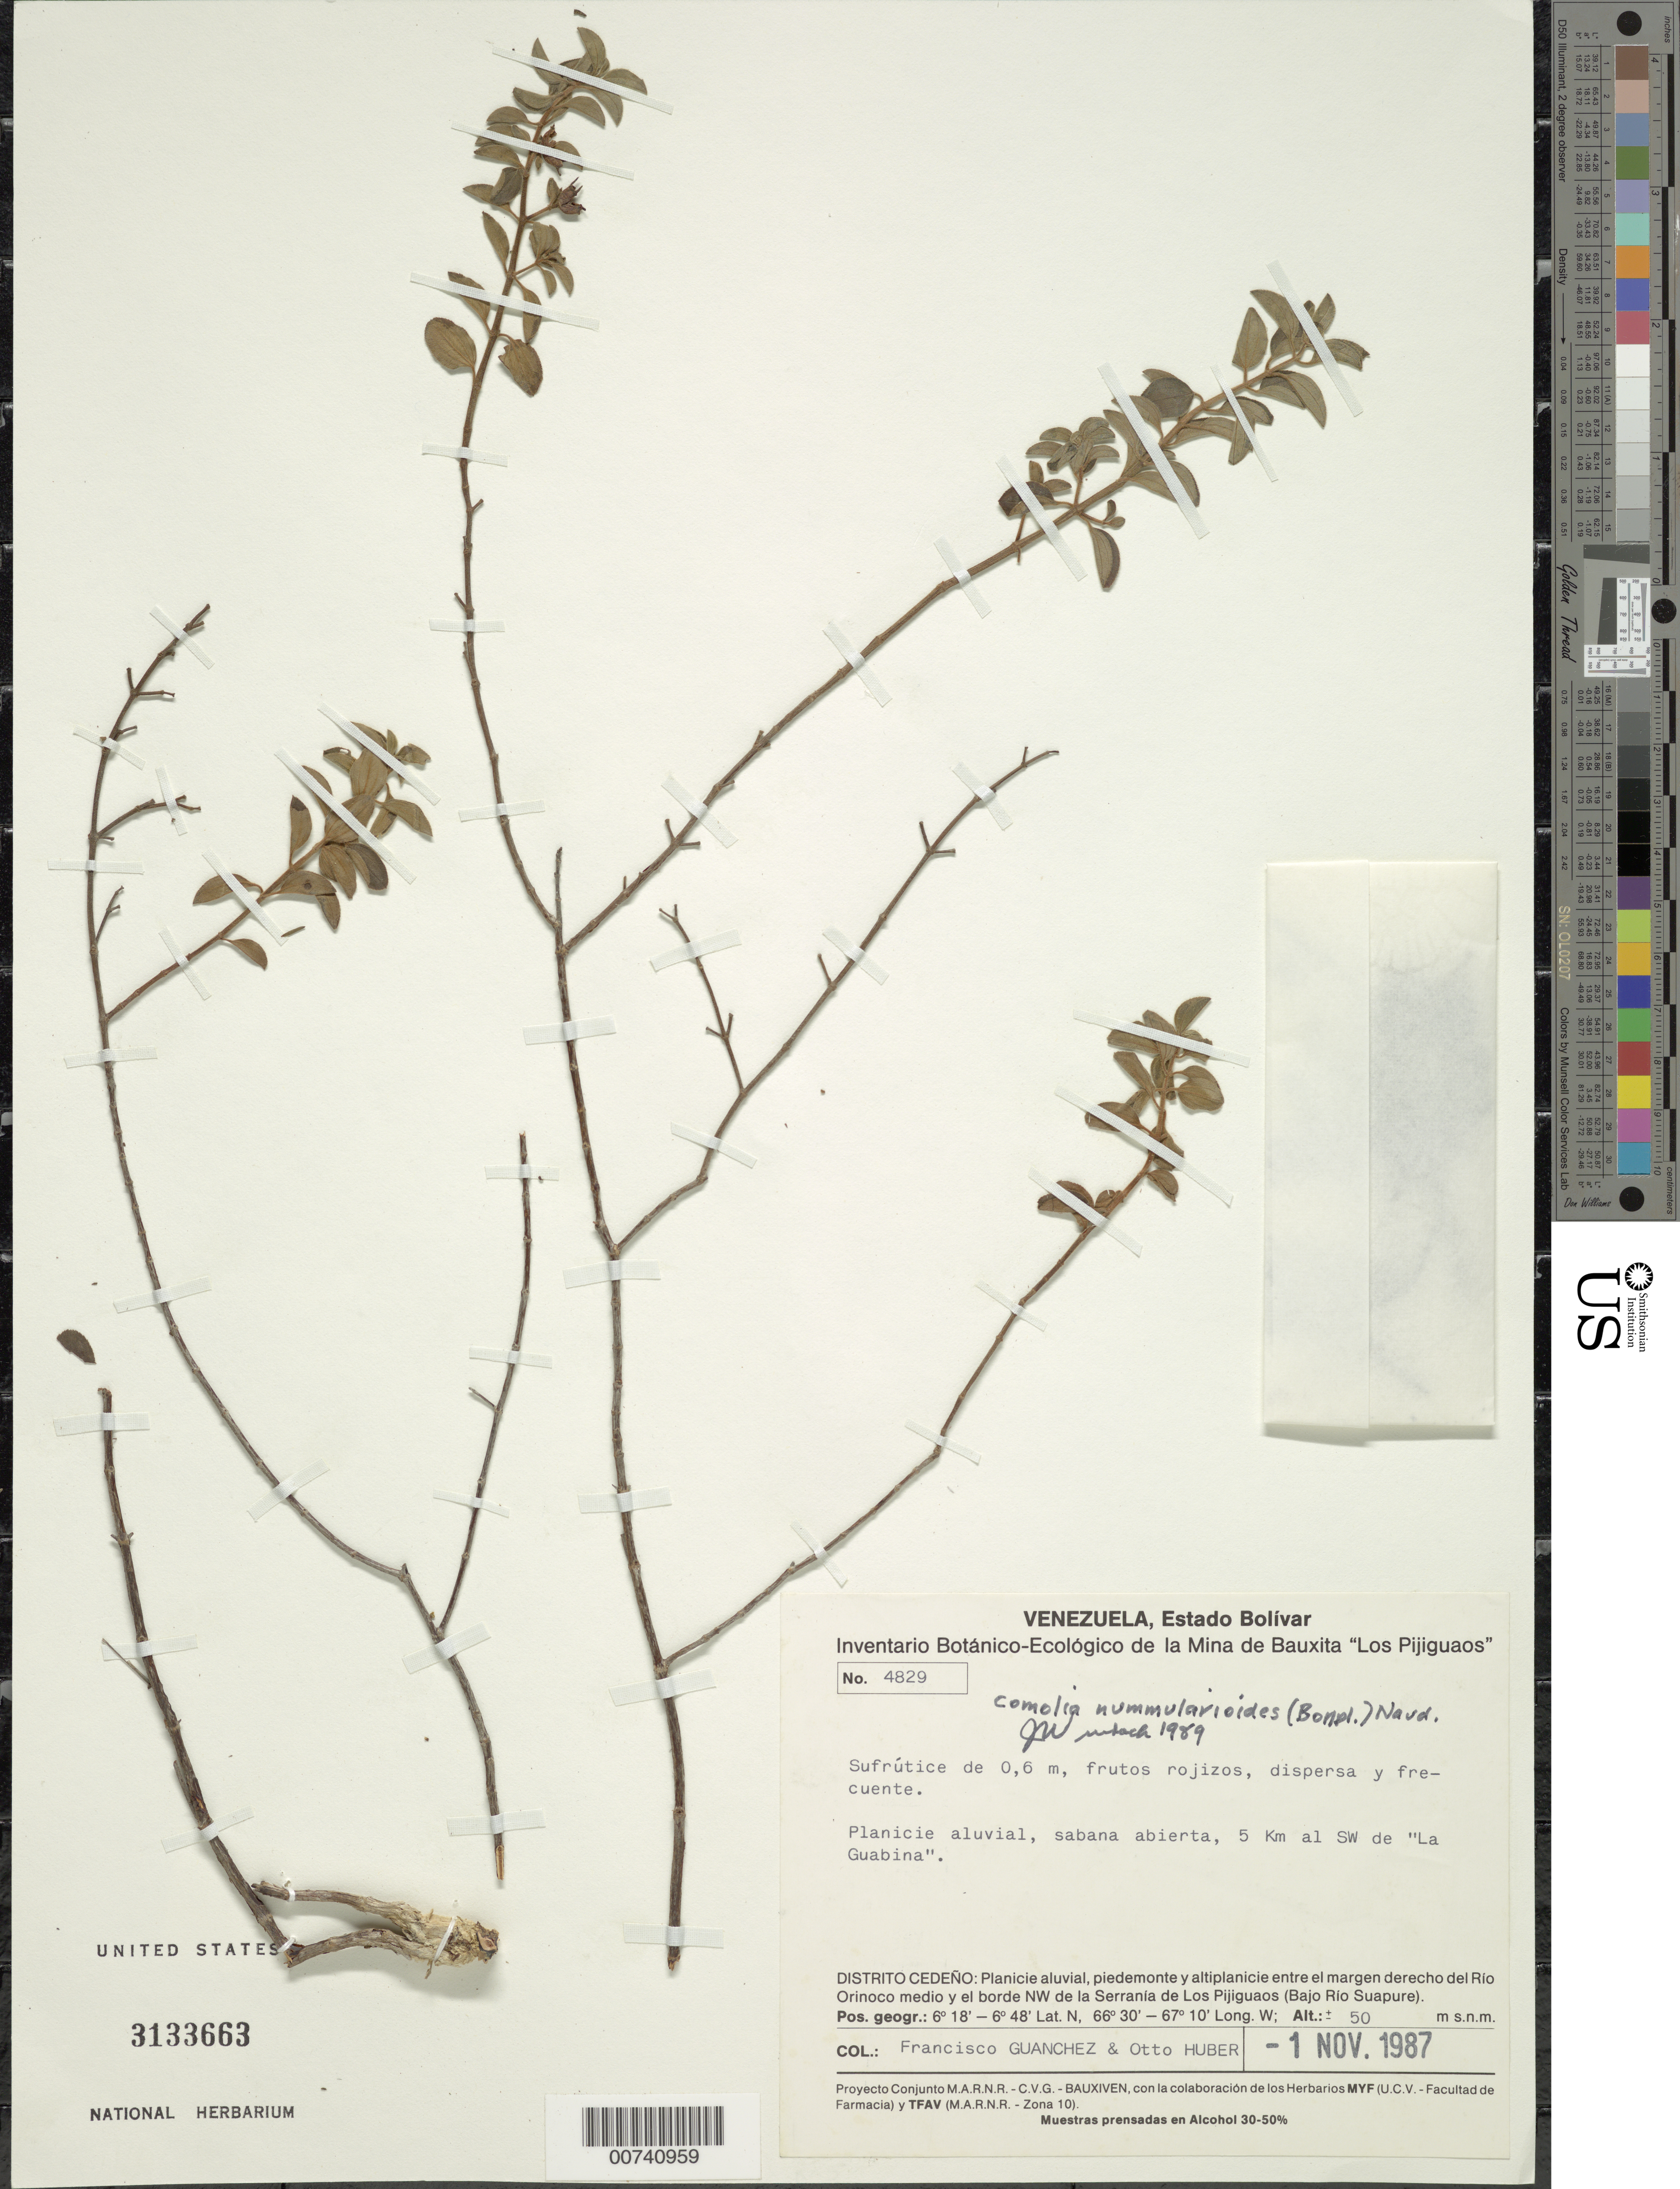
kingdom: Plantae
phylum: Tracheophyta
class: Magnoliopsida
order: Myrtales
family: Melastomataceae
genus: Comolia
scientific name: Comolia nummularioides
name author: (Bonpl.) Naudin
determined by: Wurdack, John J., (US), US (UNITED STATES)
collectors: F. Guánchez M. & O. Huber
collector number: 4829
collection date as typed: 1-Nov-87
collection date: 1987-11-01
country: Venezuela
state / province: Bolívar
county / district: Cedeño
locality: Río Orinoco to NW border Serrania de Los Pijiguaso, 5 km SW de "La Guabina"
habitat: Planicie aluvial, sabana abierta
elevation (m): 50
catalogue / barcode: US 3133663